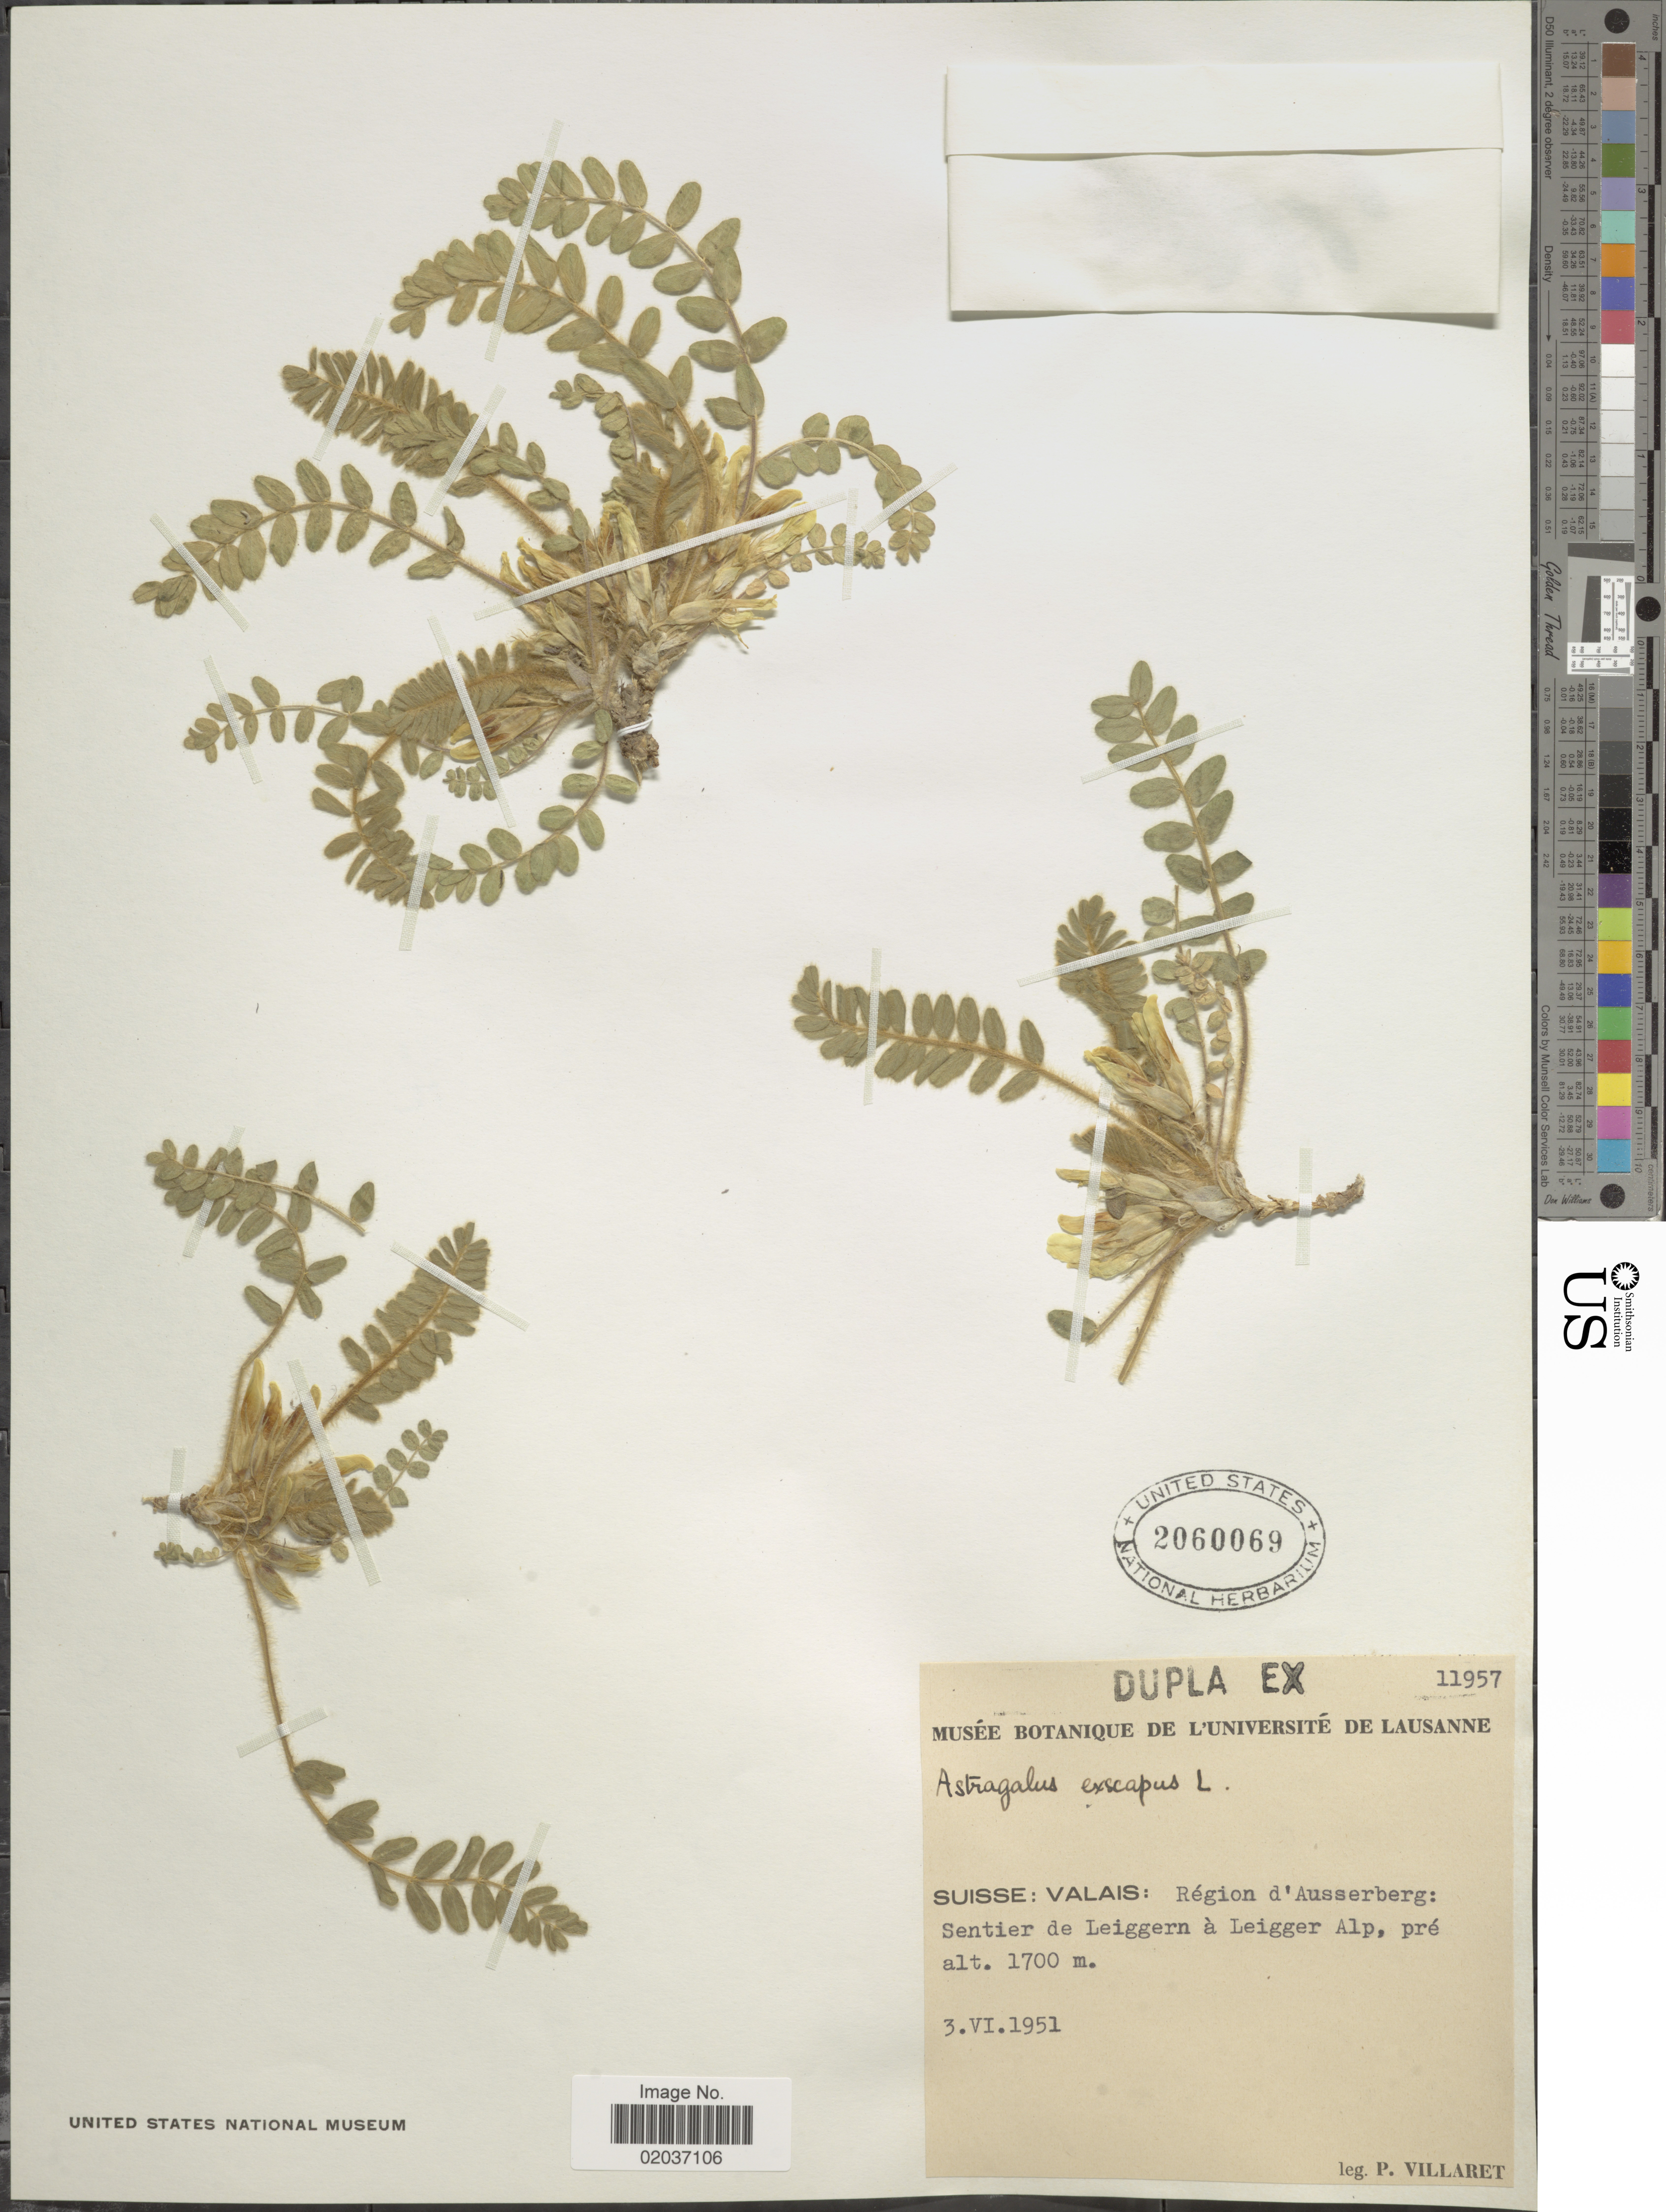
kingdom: Plantae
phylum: Tracheophyta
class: Magnoliopsida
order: Fabales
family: Fabaceae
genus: Astragalus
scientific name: Astragalus exscapus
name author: L.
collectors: P. Villaret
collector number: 11957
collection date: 1951-06-03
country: Switzerland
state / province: Valais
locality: Suisse: Valais: Region d'Ausserberg; Sentier de Leiggern a Leigger Alp, pre.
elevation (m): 1700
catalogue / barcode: US 2060069